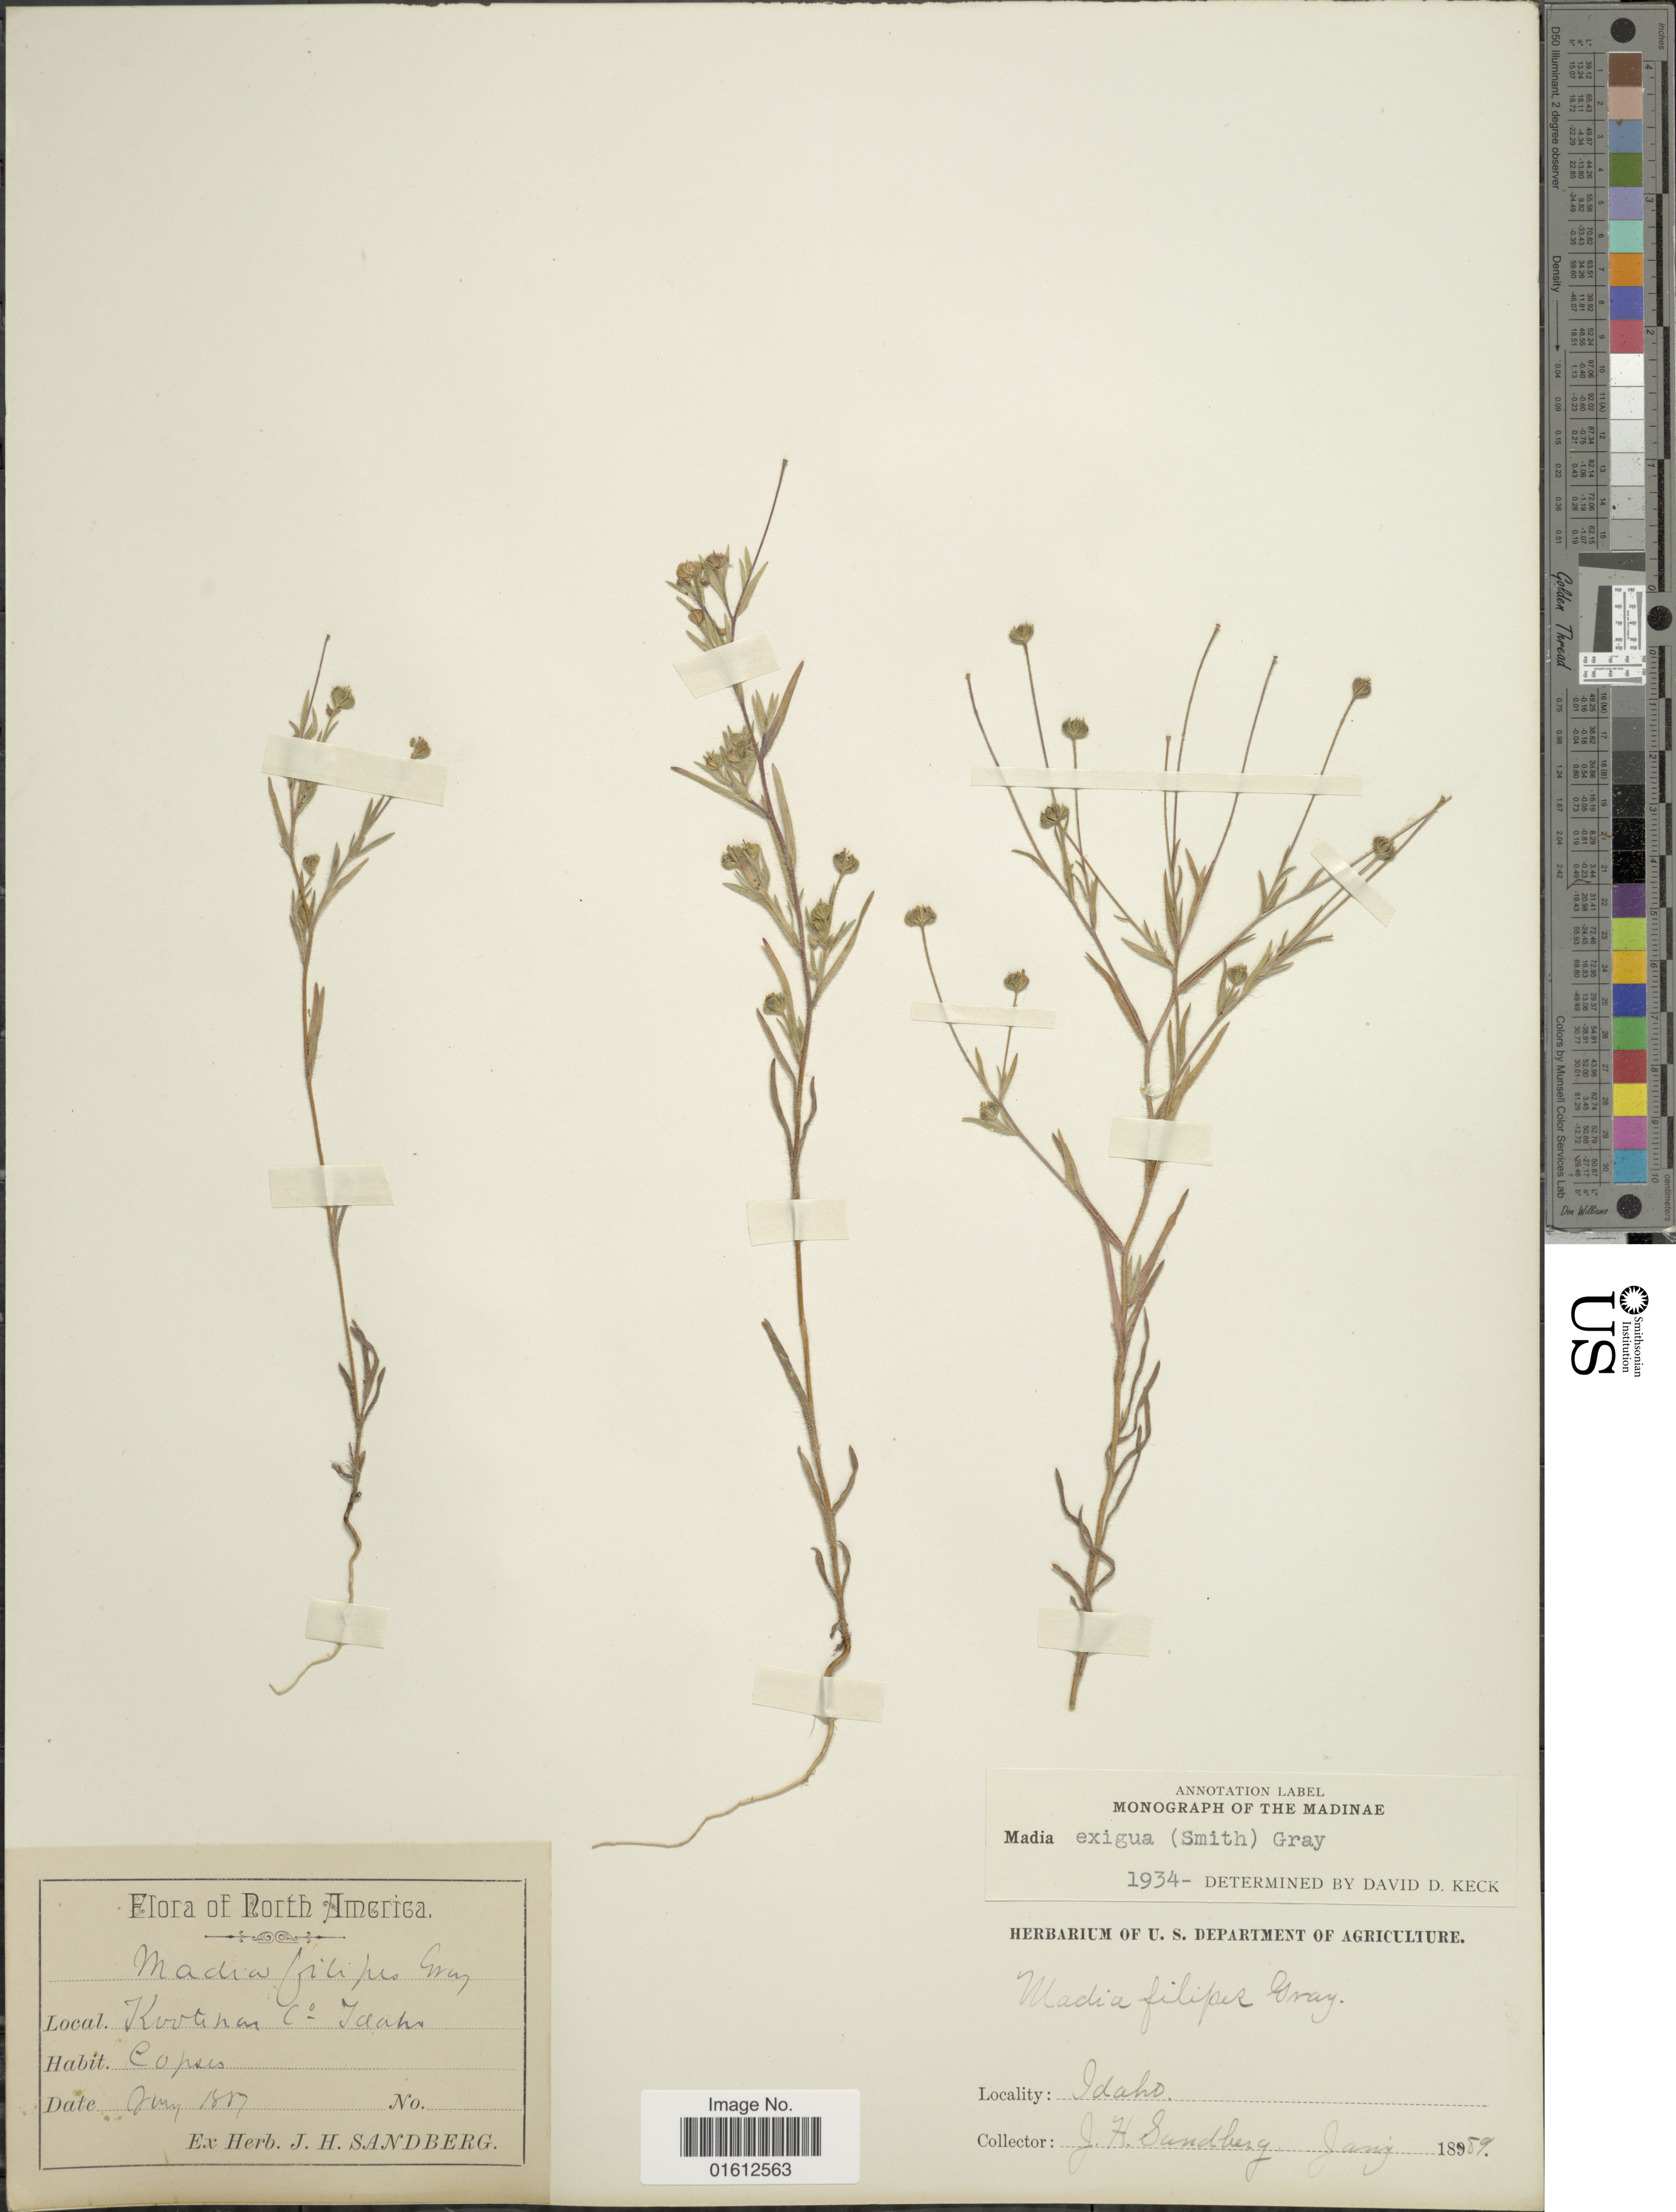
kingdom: Plantae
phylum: Tracheophyta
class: Magnoliopsida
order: Asterales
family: Asteraceae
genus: Madia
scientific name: Madia exigua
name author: (Sm.) A. Gray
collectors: J. H. Sandberg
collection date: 1889-01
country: United States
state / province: Idaho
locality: Kootenar Co.